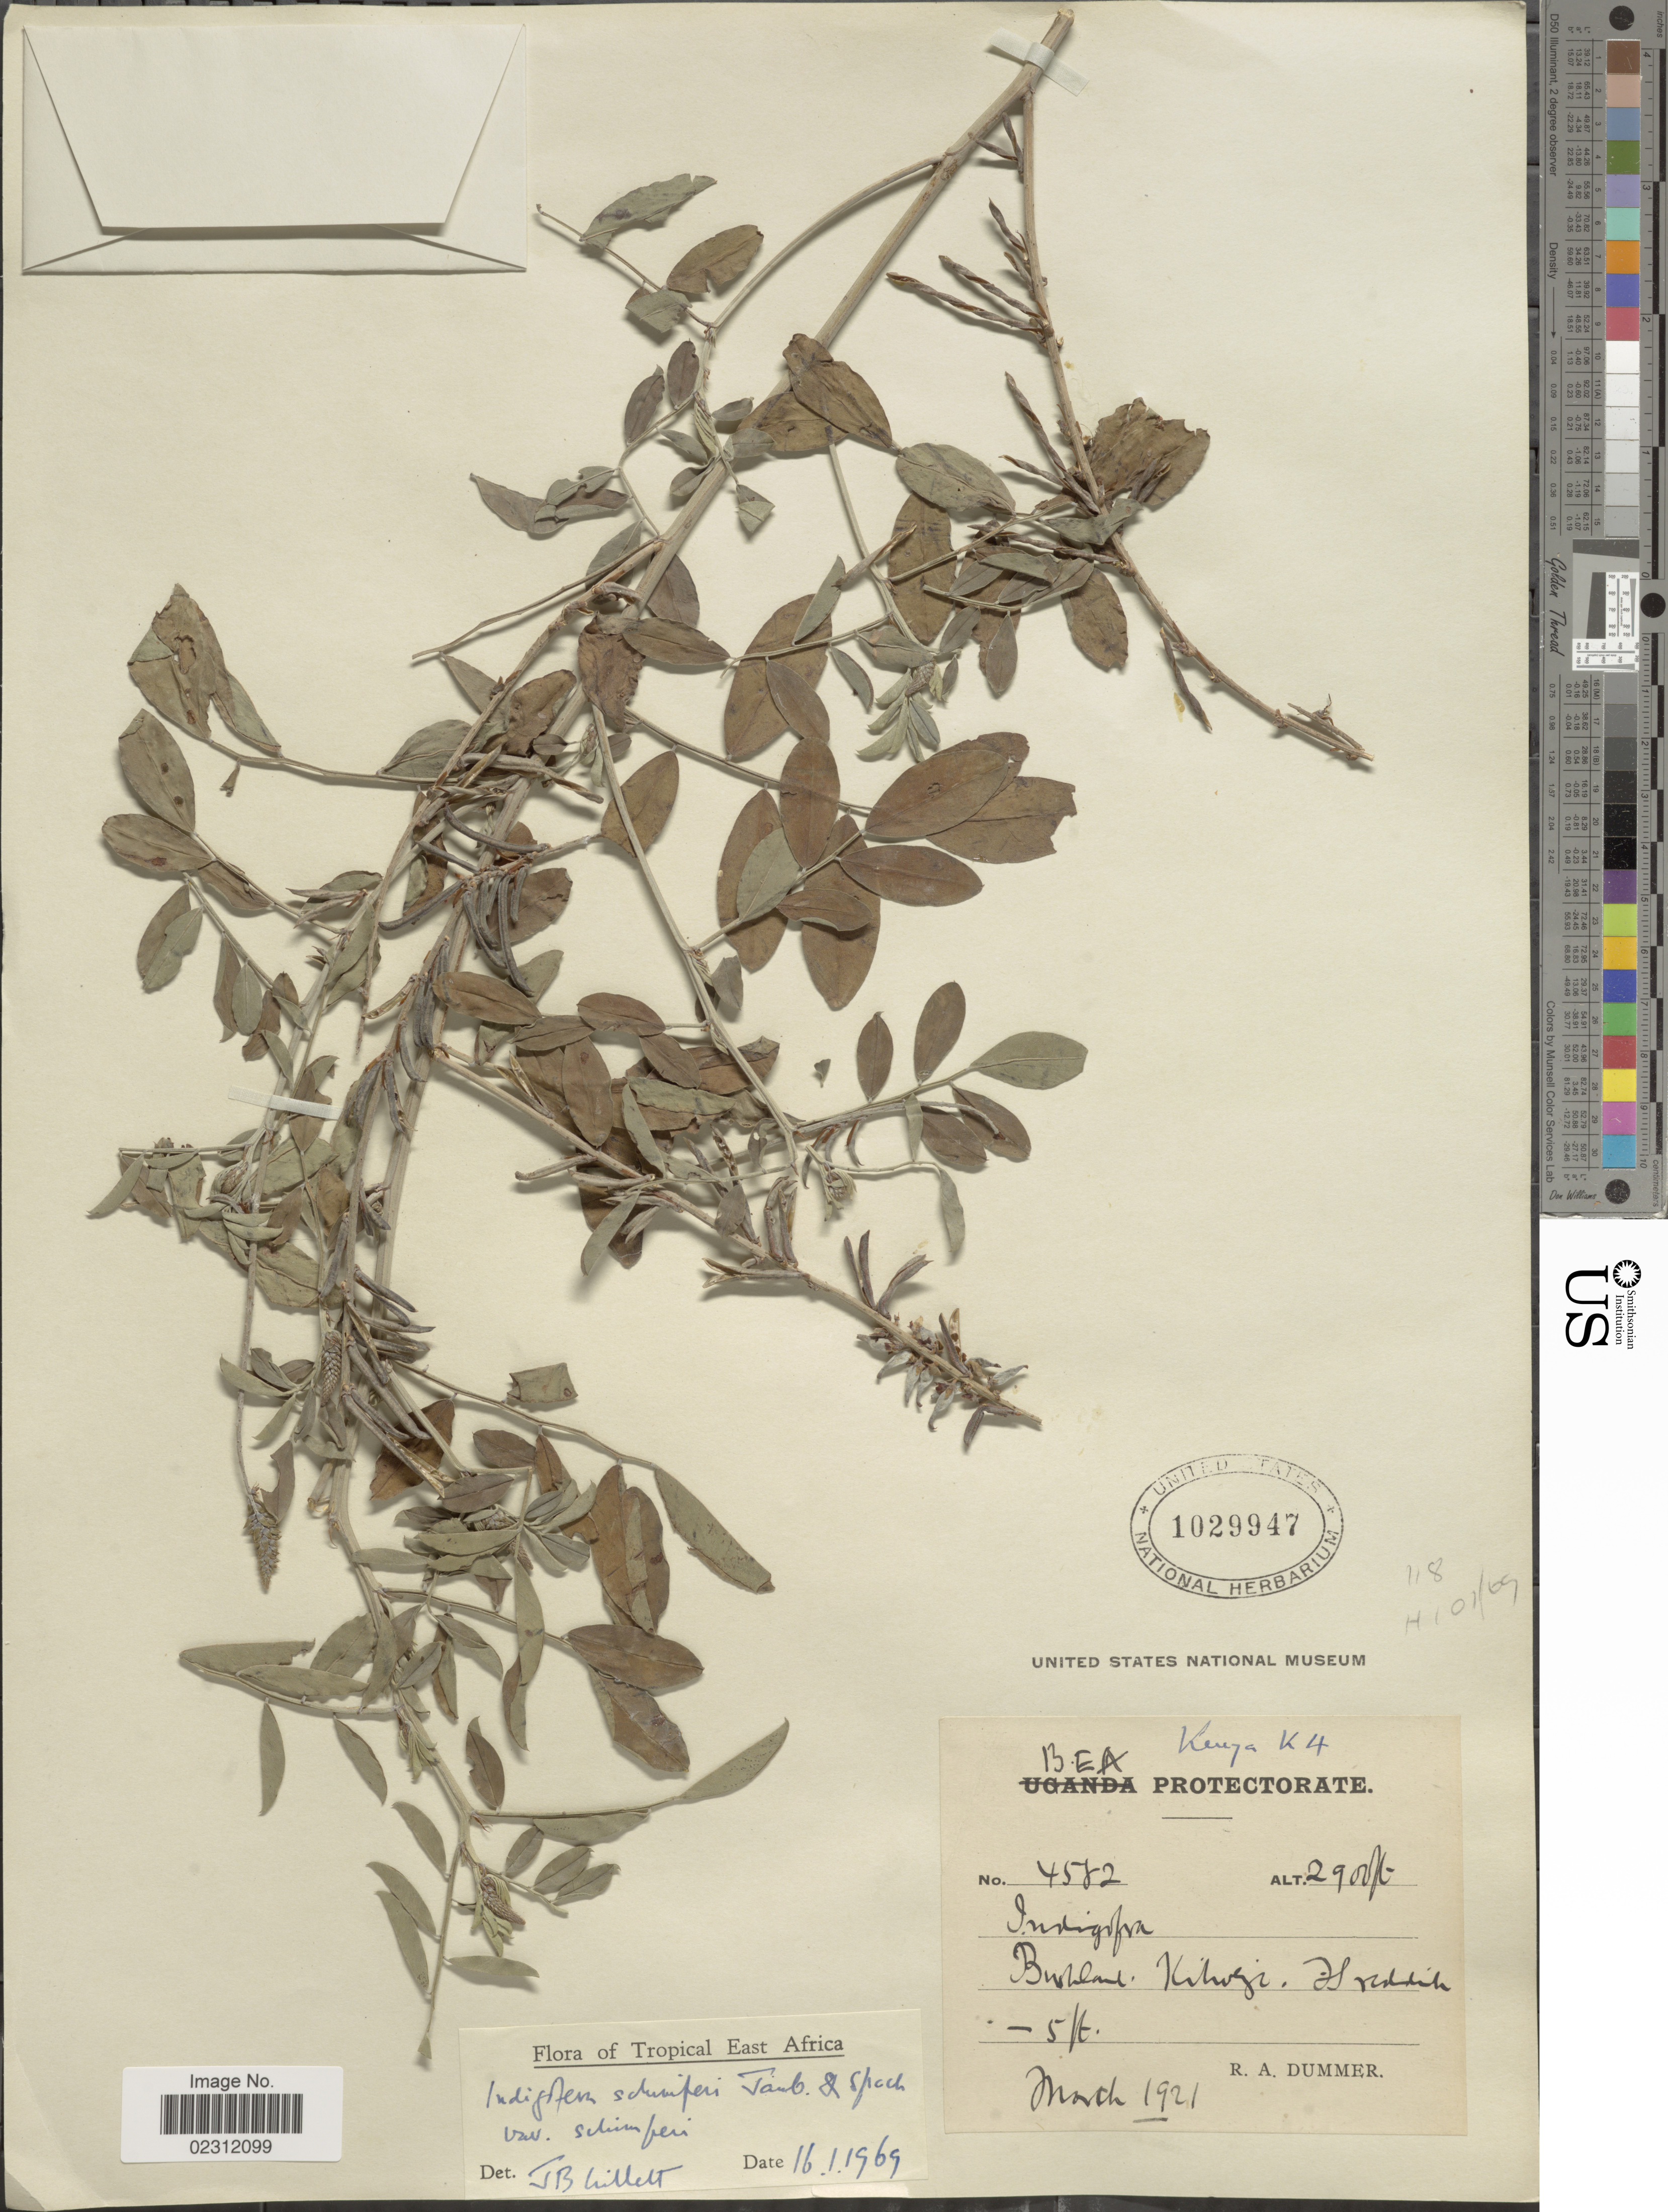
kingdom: Plantae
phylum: Tracheophyta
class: Magnoliopsida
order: Fabales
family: Fabaceae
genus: Indigofera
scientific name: Indigofera schimperi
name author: Jaub. & Spach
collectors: R. Dümmer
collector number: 4582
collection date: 1921-03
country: Kenya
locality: Kenya K4, Kihogi [interpreted], Tropical East Africa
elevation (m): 884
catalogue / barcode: US 1029947